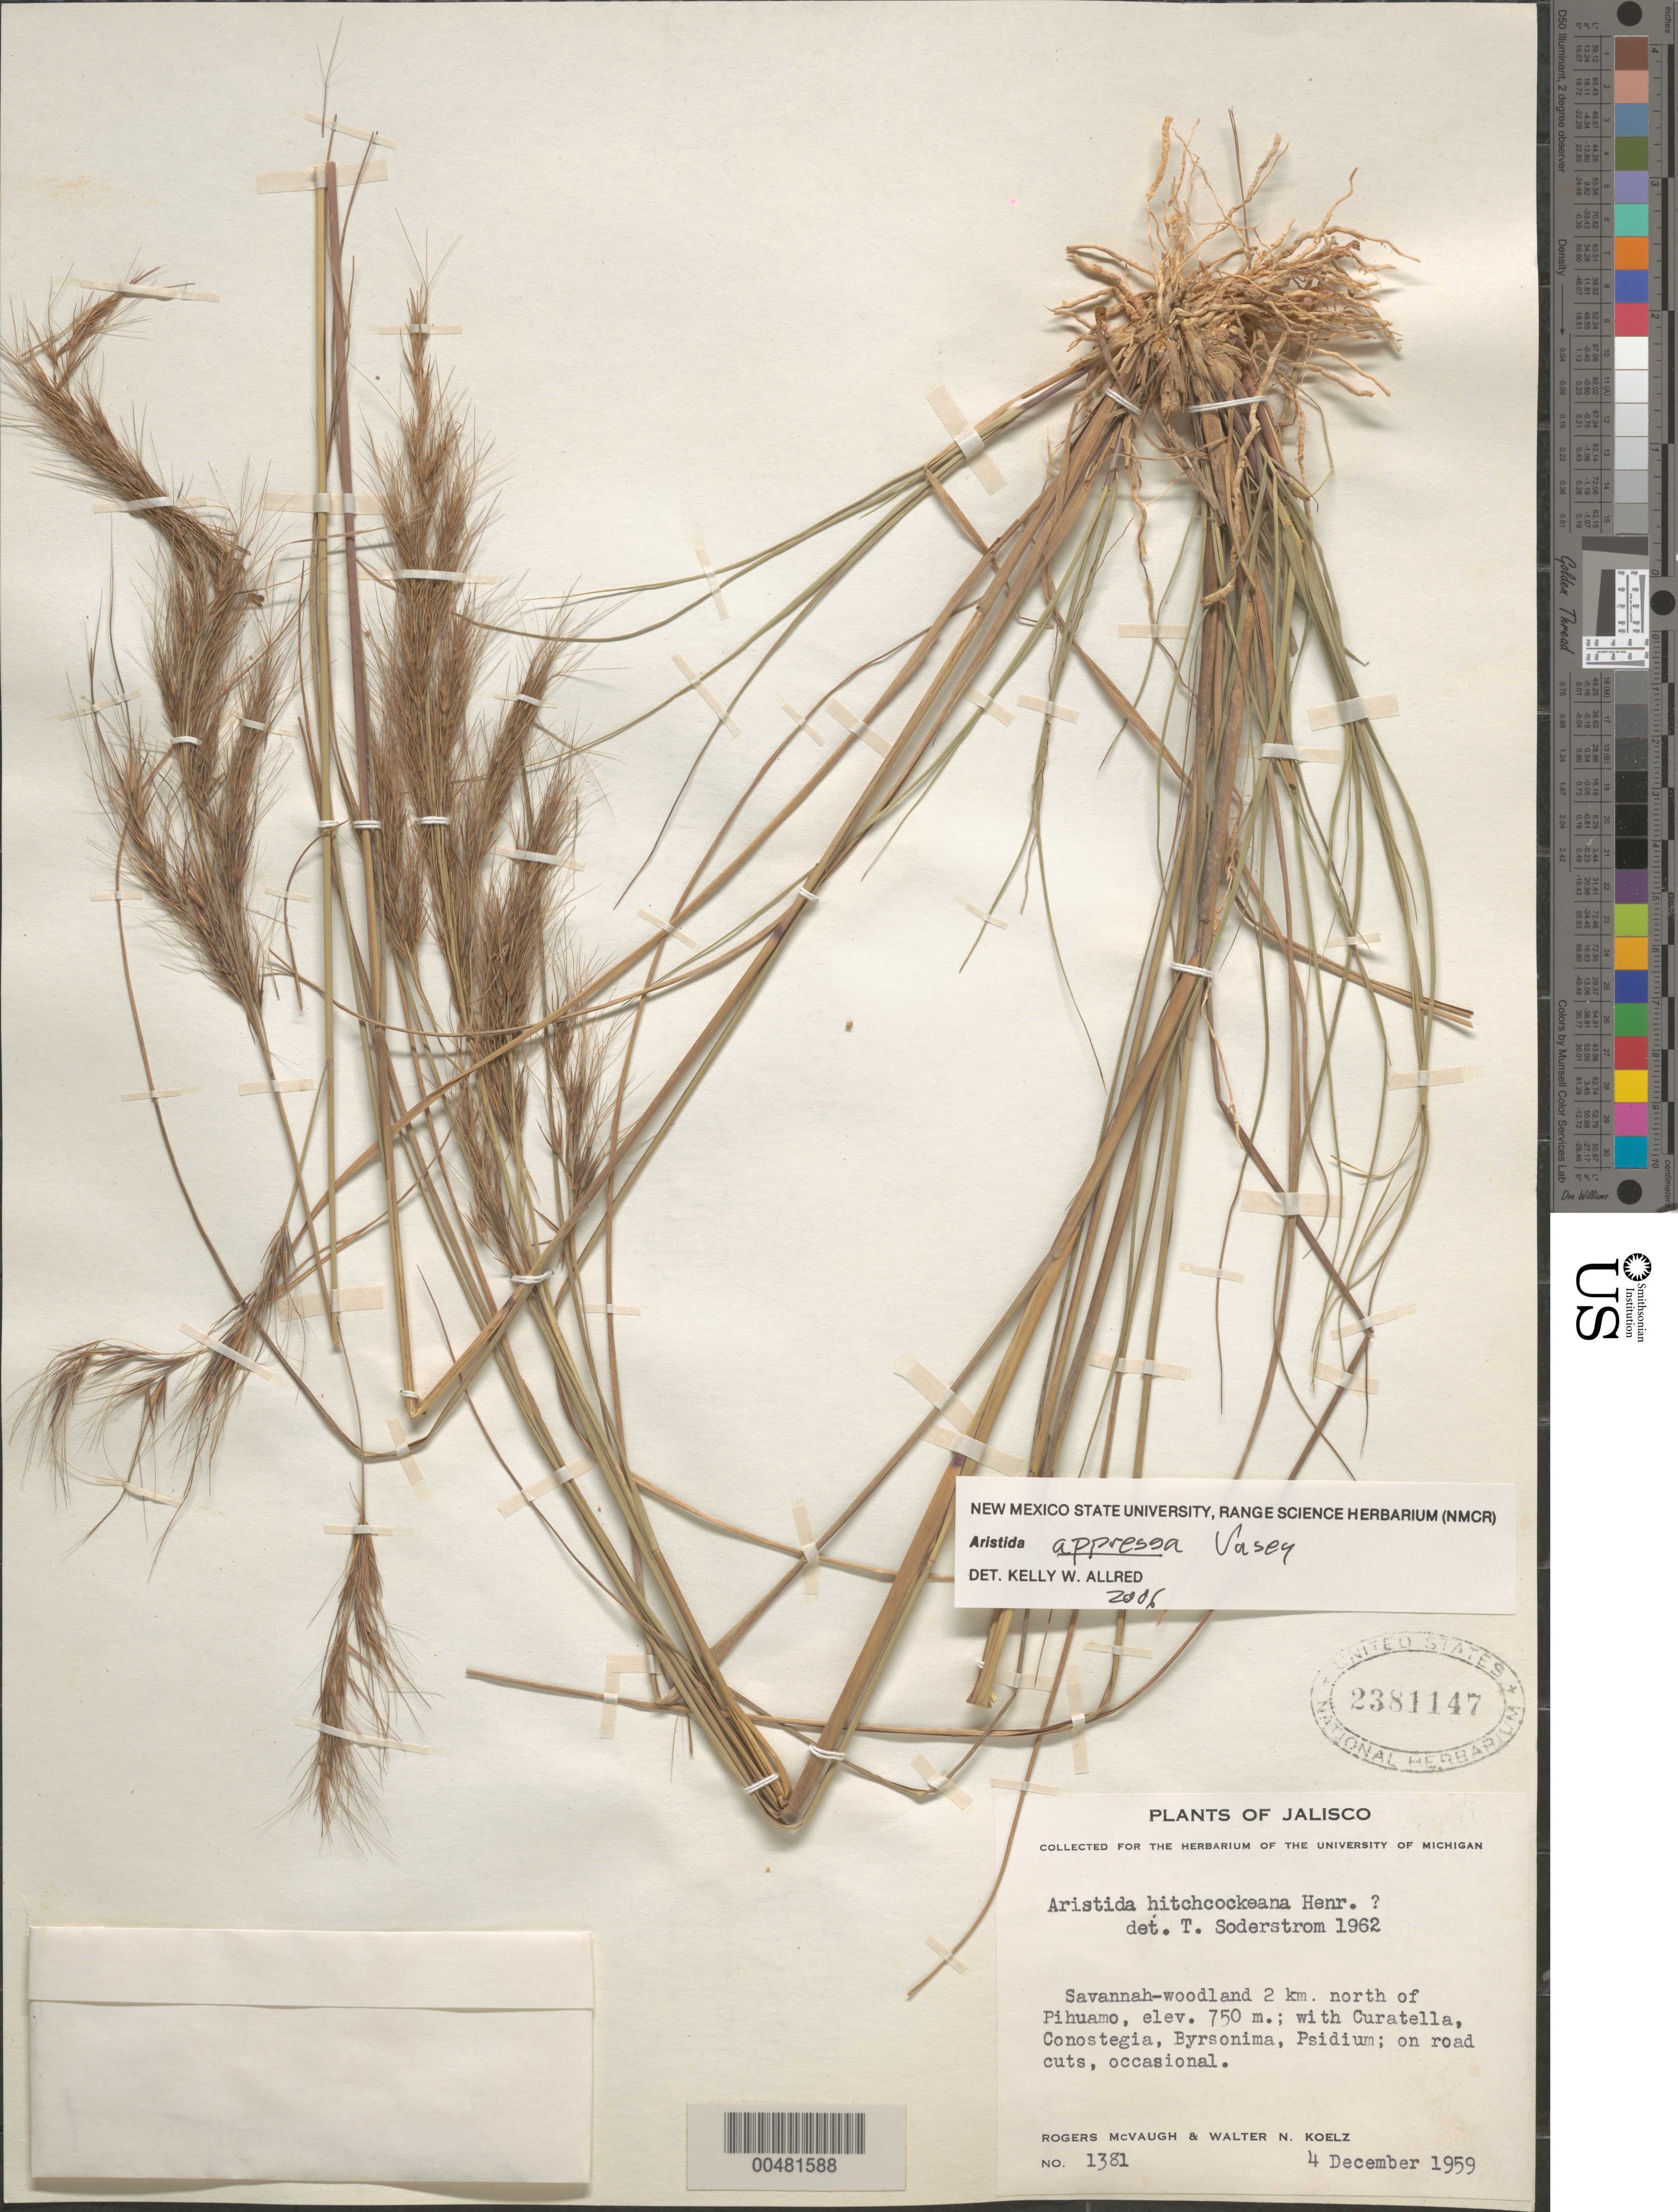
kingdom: Plantae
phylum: Tracheophyta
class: Liliopsida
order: Poales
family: Poaceae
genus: Aristida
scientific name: Aristida appressa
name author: Vasey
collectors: R. McVaugh & W. N. Koelz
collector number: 1381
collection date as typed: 4 Dec 1959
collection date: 1959-12-04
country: Mexico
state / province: Jalisco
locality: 2 km N of Pihuamo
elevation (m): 750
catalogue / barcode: US 2381147